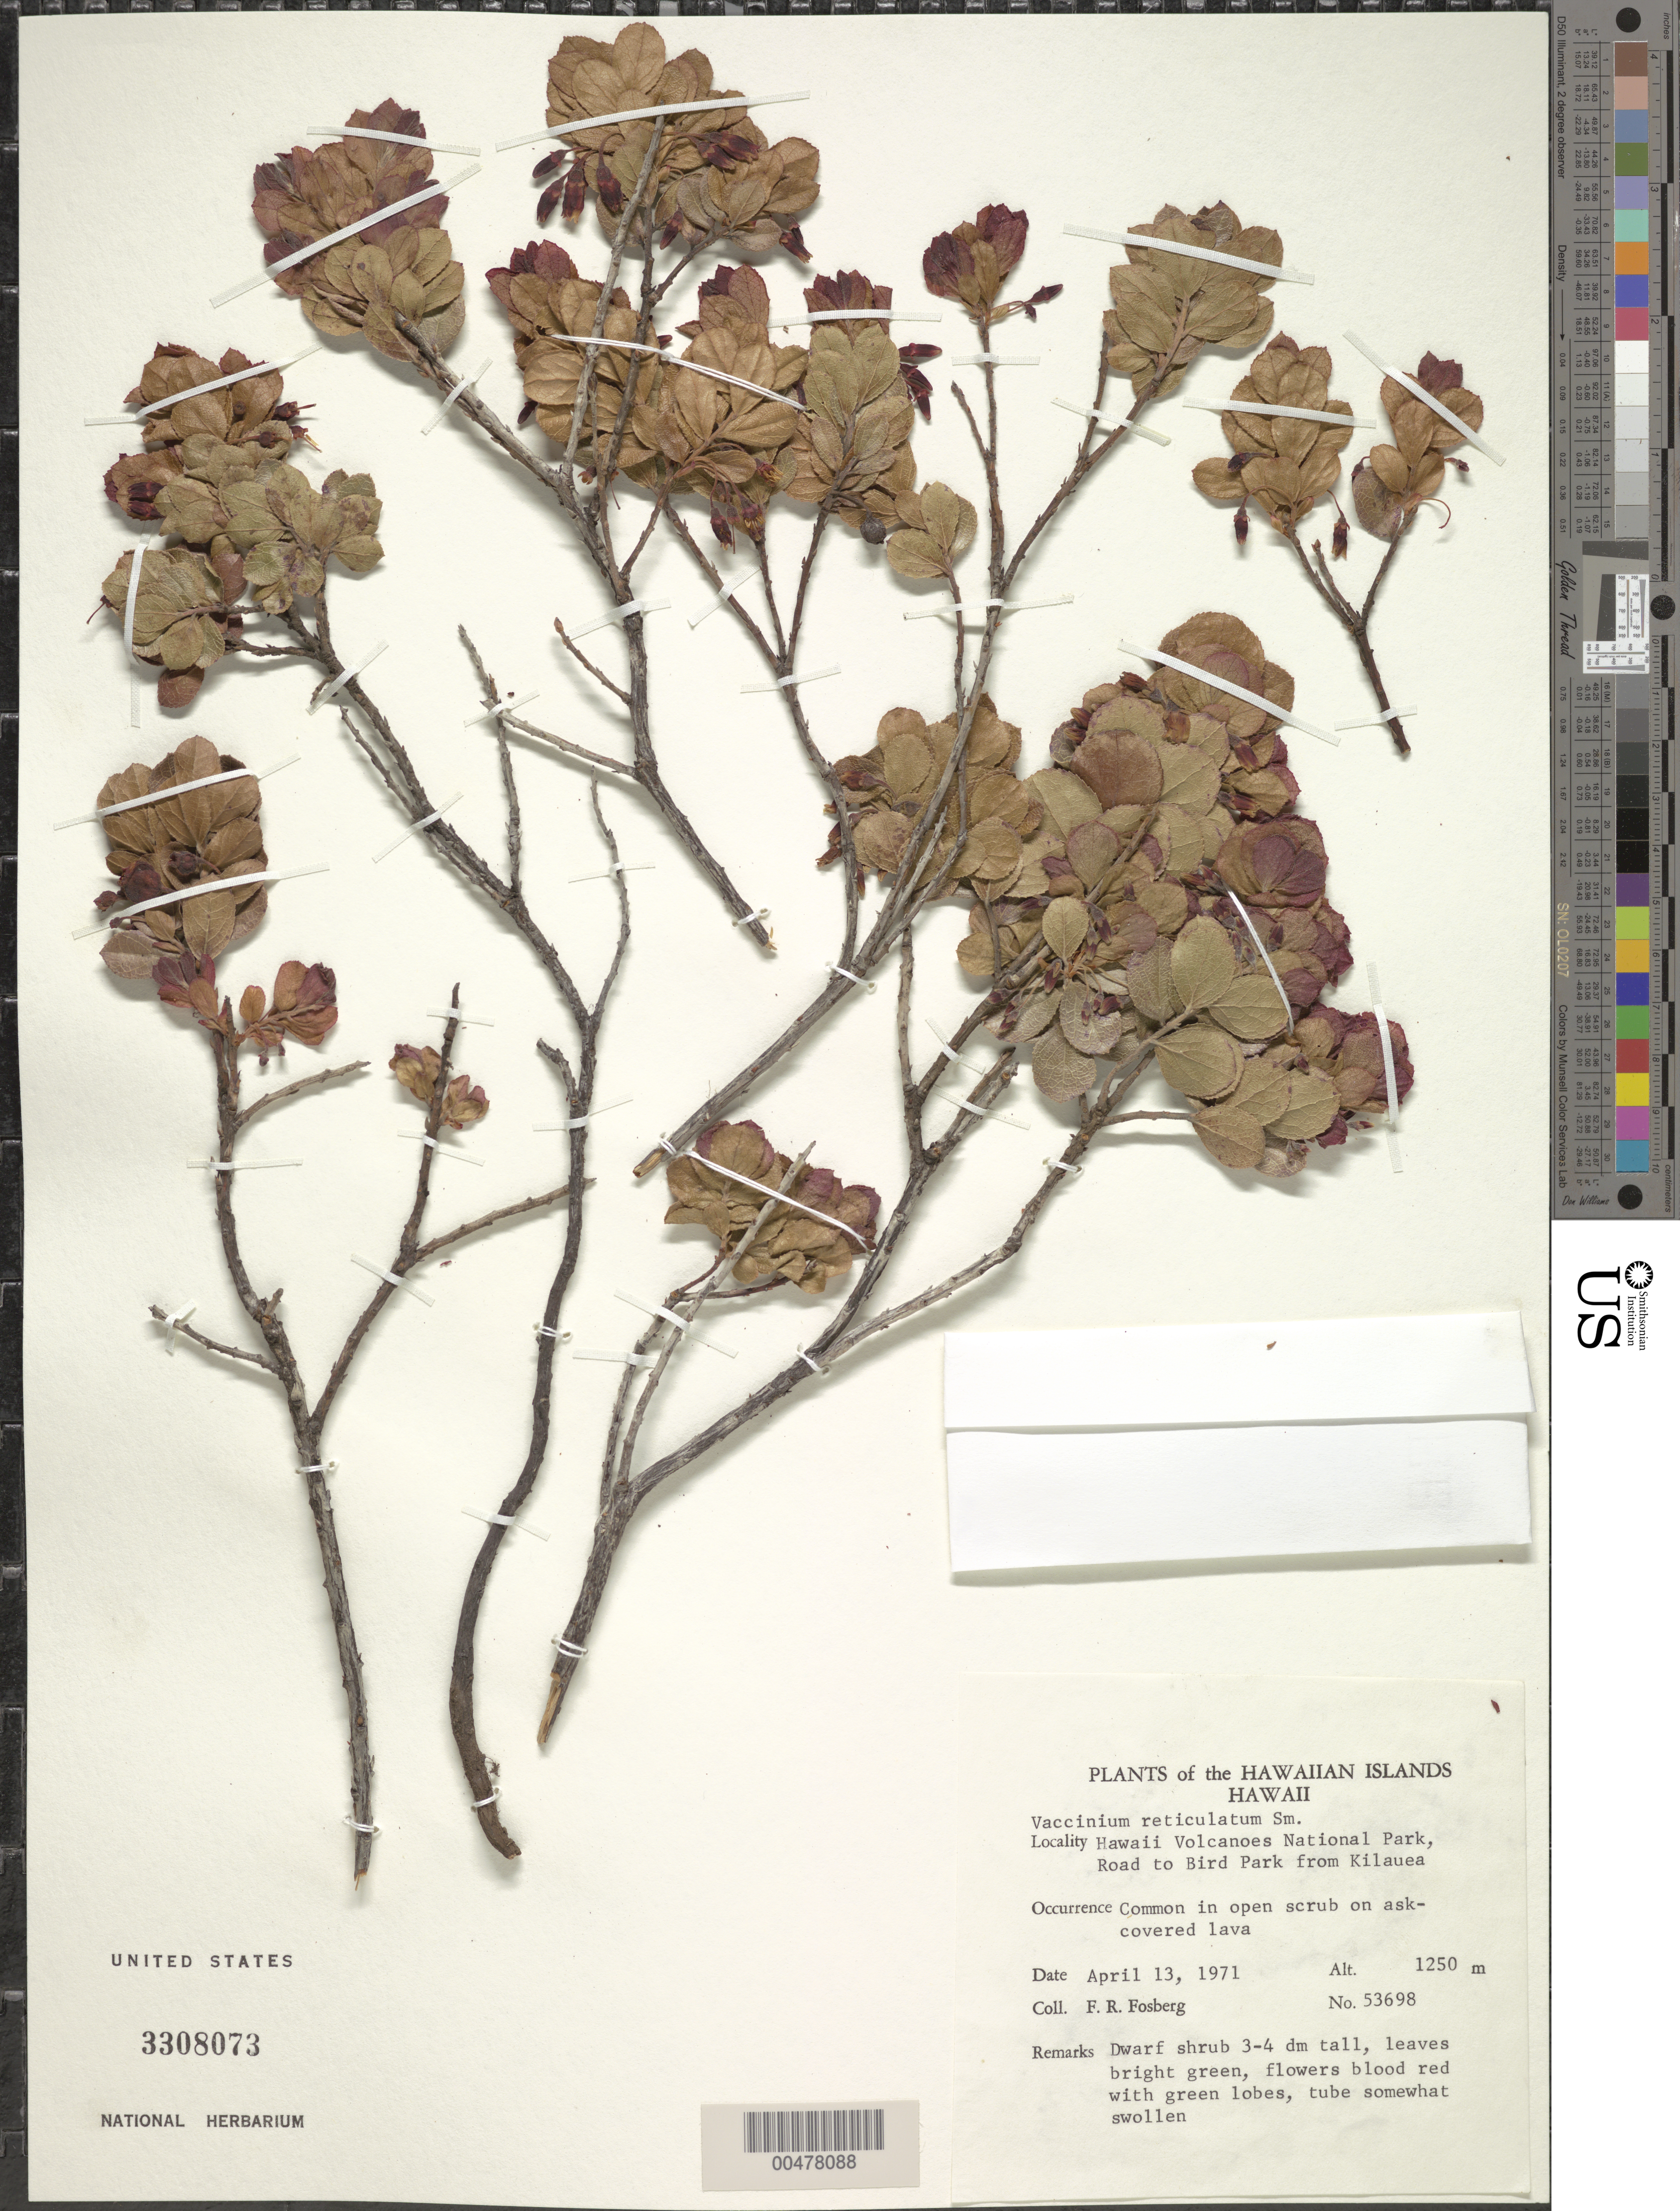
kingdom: Plantae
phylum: Tracheophyta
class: Magnoliopsida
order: Ericales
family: Ericaceae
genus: Vaccinium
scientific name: Vaccinium reticulatum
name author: Sm.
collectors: F. R. Fosberg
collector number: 53698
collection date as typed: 13 Apr 1971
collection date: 1971-04-13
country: United States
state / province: Hawaii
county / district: Hawaii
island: Hawaii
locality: Hawaii Volcanoes Nat Park, rd to Bird Park from Kilauea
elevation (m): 1250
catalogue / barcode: US 3308073